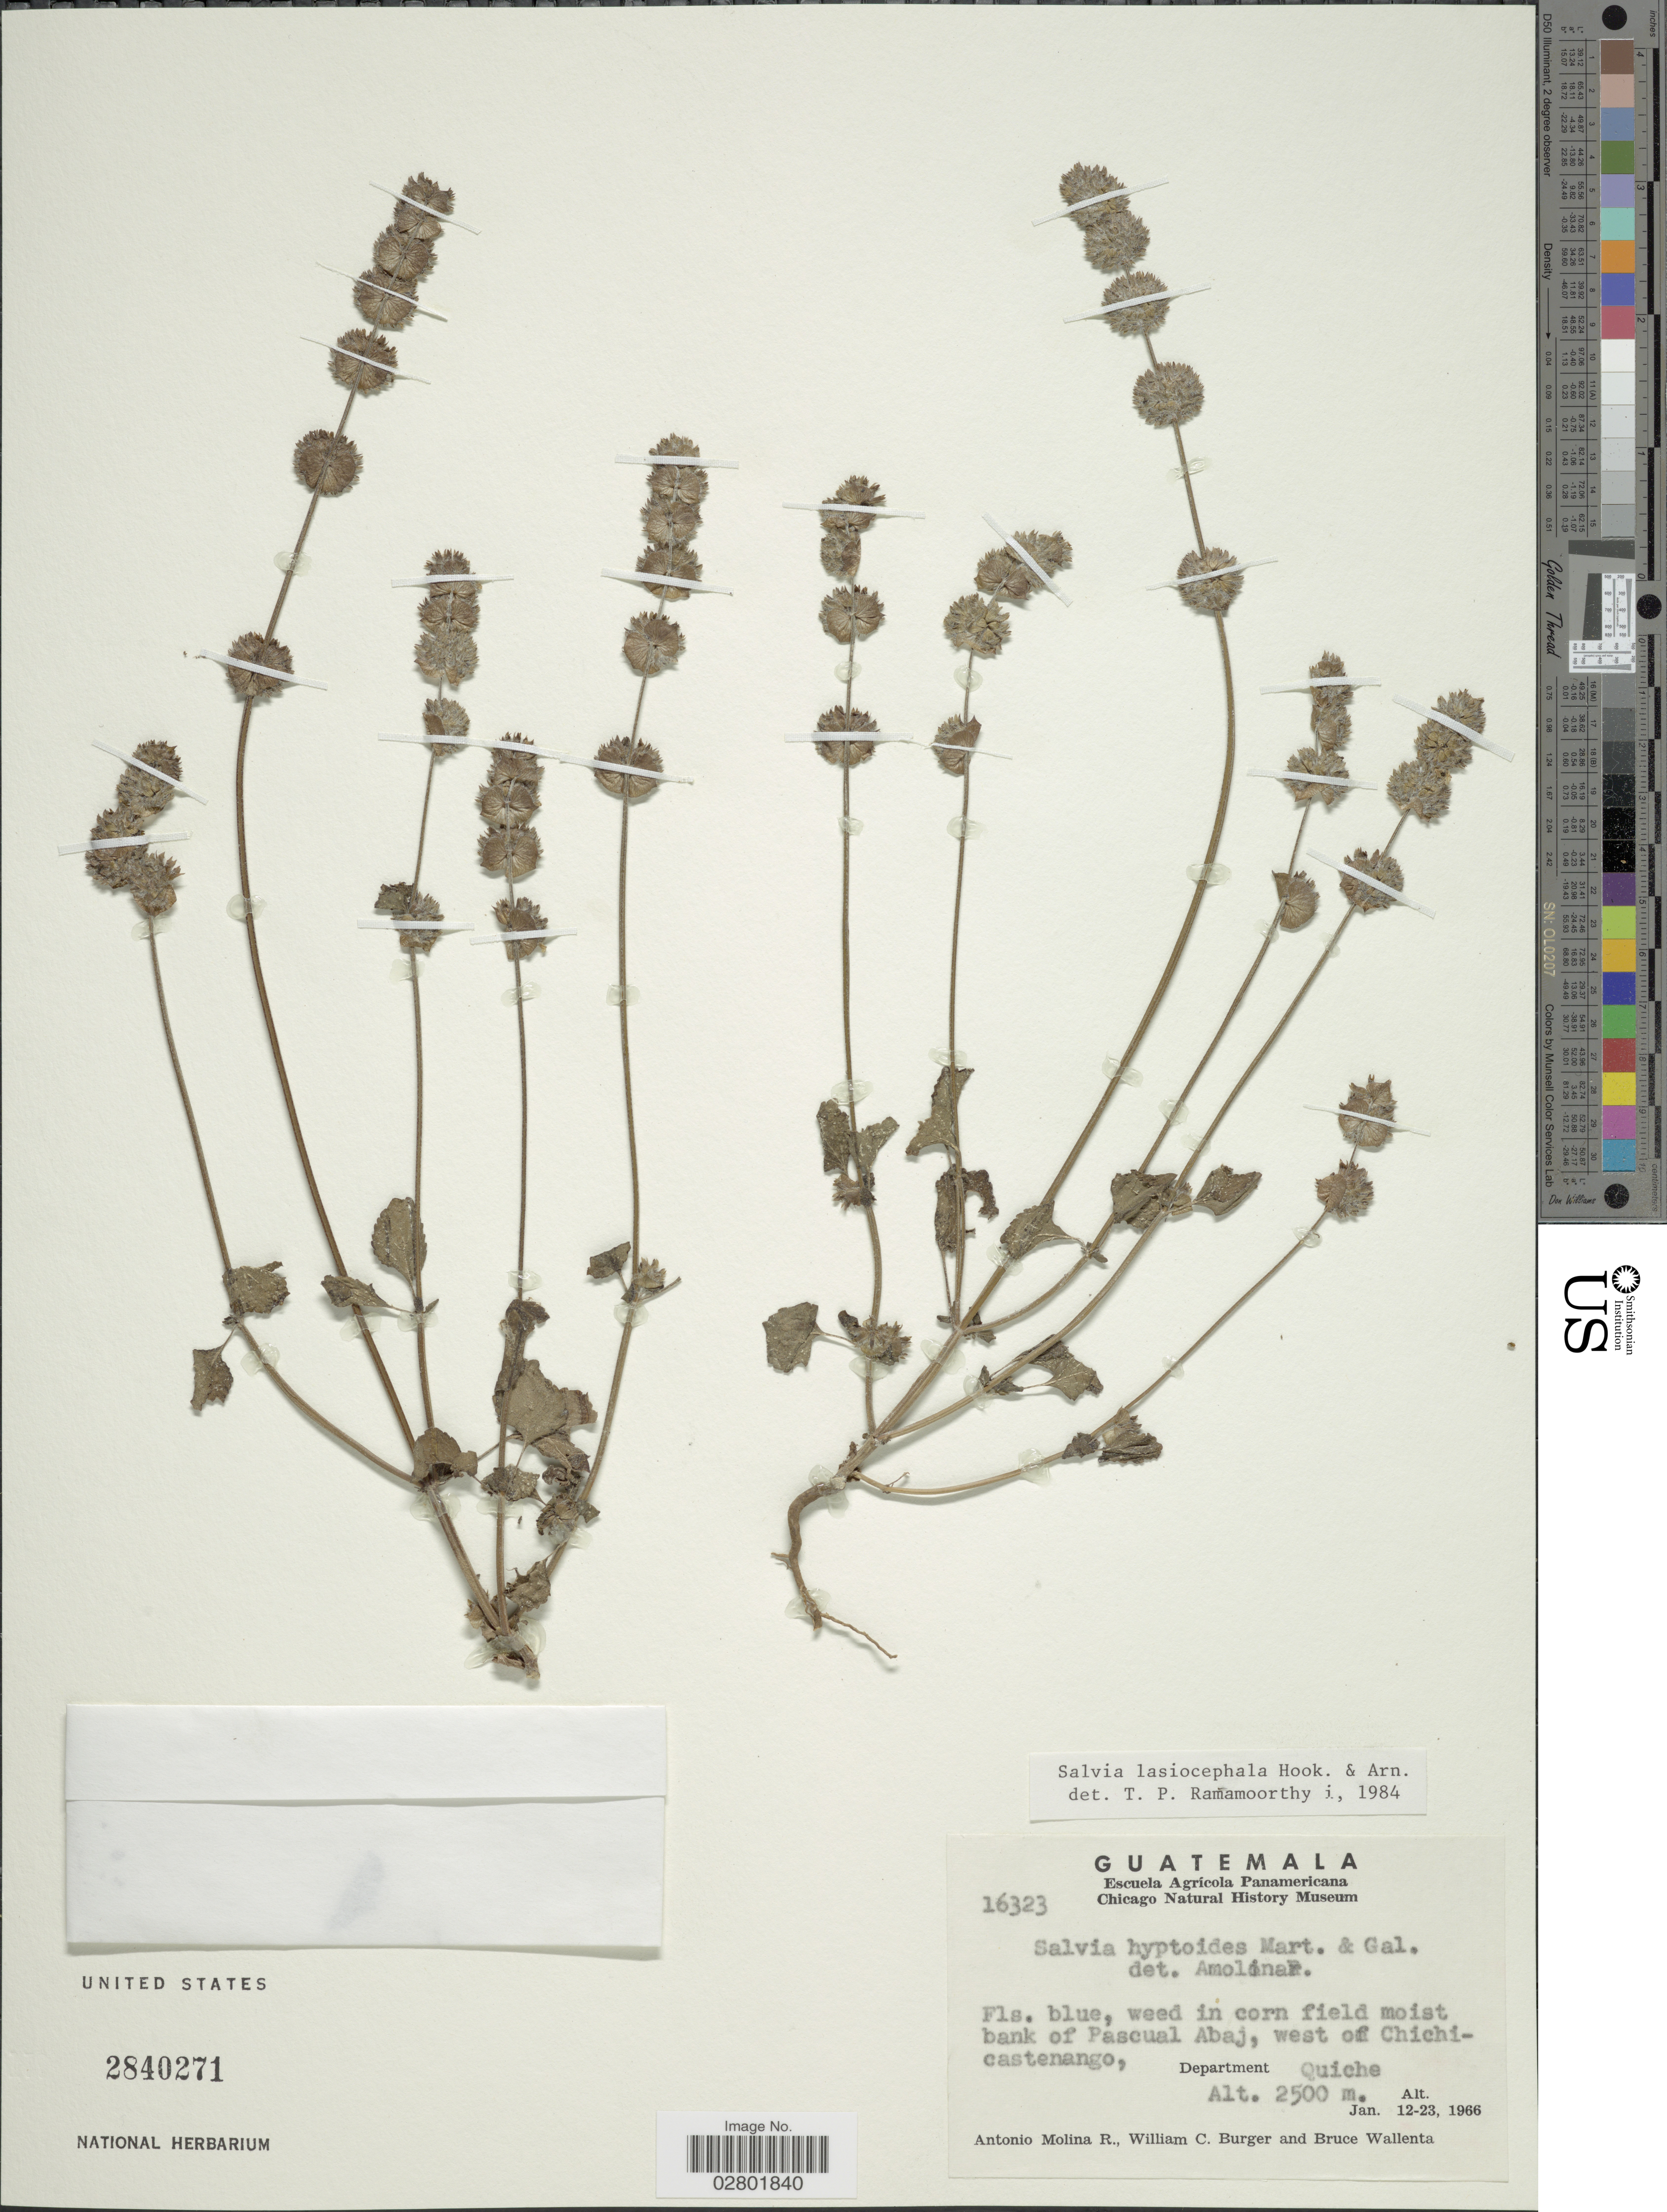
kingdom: Plantae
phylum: Tracheophyta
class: Magnoliopsida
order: Lamiales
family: Lamiaceae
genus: Salvia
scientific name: Salvia lasiocephala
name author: Hook. & Arn.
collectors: A. Molina R., W. Burger & B. Wallenta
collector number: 16323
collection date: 1966-01-12/1966-01-23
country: Guatemala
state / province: El Quiché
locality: Weed in corn field moist bank of Pascual Abaj, west of Chichicastenango, Department Quiche.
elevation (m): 2500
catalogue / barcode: US 2840271